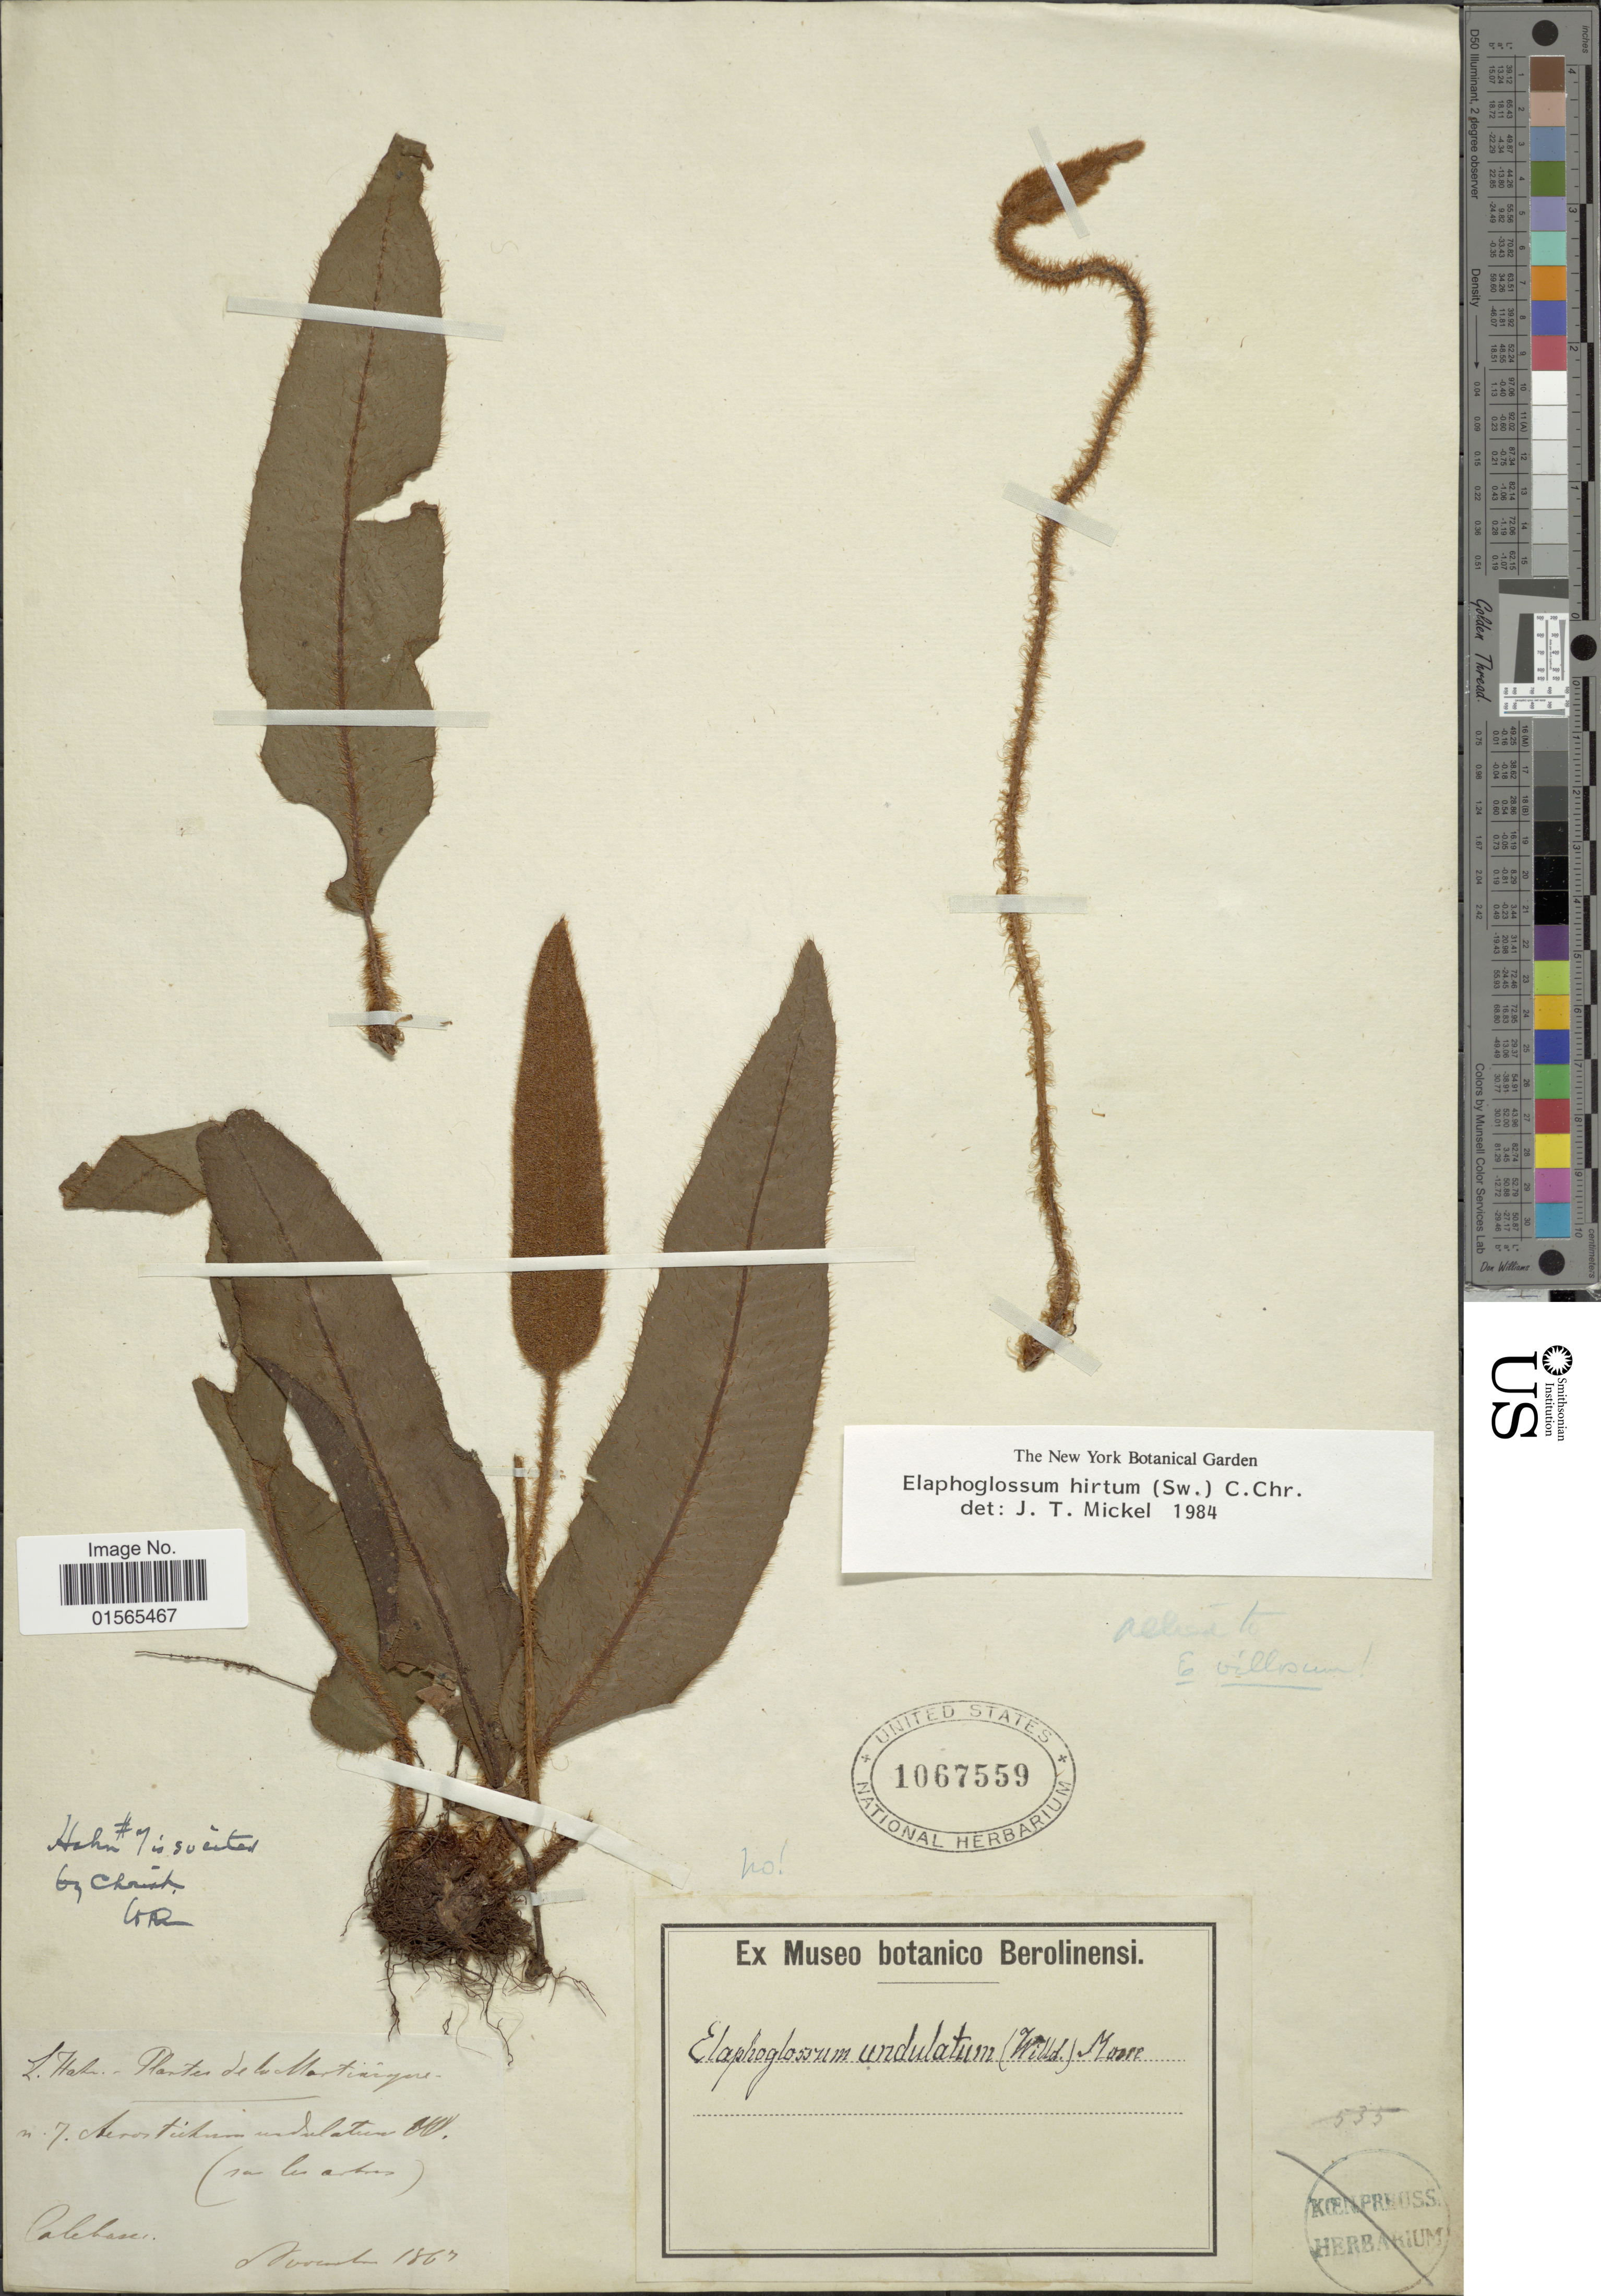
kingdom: Plantae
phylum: Tracheophyta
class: Polypodiopsida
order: Polypodiales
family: Dryopteridaceae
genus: Elaphoglossum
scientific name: Elaphoglossum hirtum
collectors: Halm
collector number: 7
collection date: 1867-11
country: Martinique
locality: Calebasse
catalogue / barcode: US 1067559